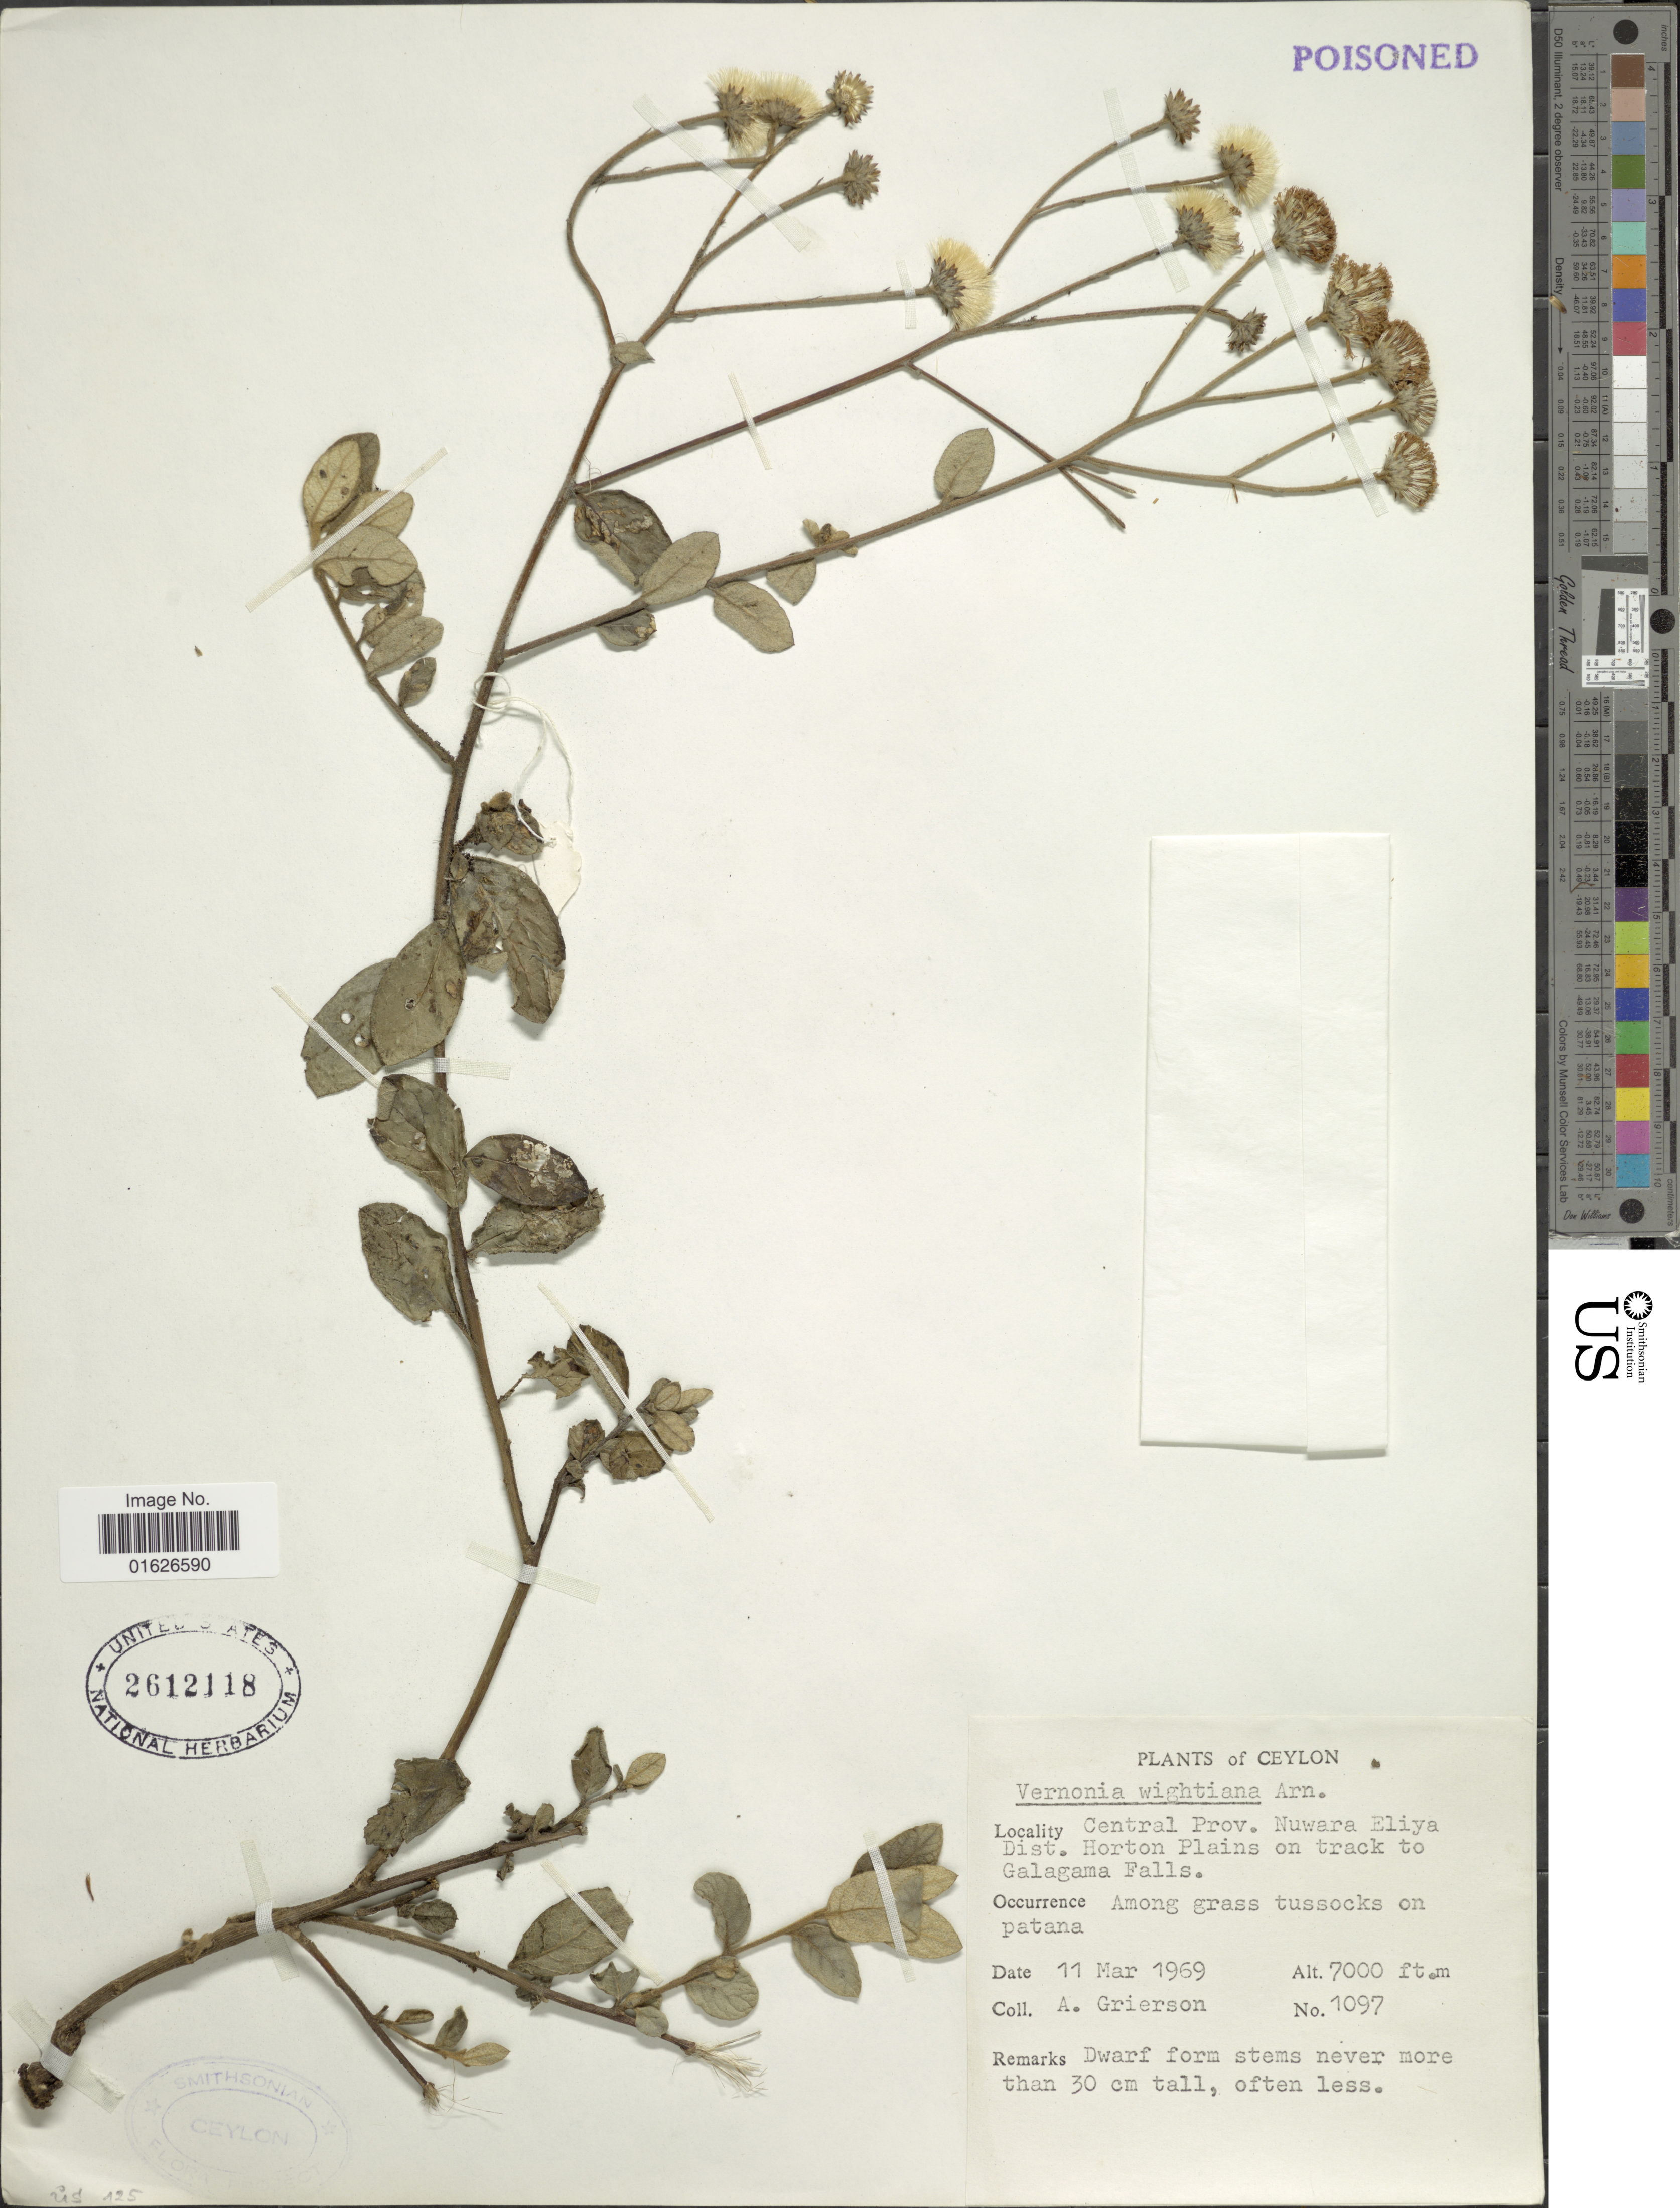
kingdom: Plantae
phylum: Tracheophyta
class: Magnoliopsida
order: Asterales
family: Asteraceae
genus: Uniyala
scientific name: Uniyala wightiana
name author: (Arn.) H. Rob. & Skvarla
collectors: A. Grierson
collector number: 1097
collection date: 1969-03-11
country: Sri Lanka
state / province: Central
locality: Ceylon, Central Prov, Nuwara Eliya Dist. Horton Plains on track to Galagama Falls.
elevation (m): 2134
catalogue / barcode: US 2612118